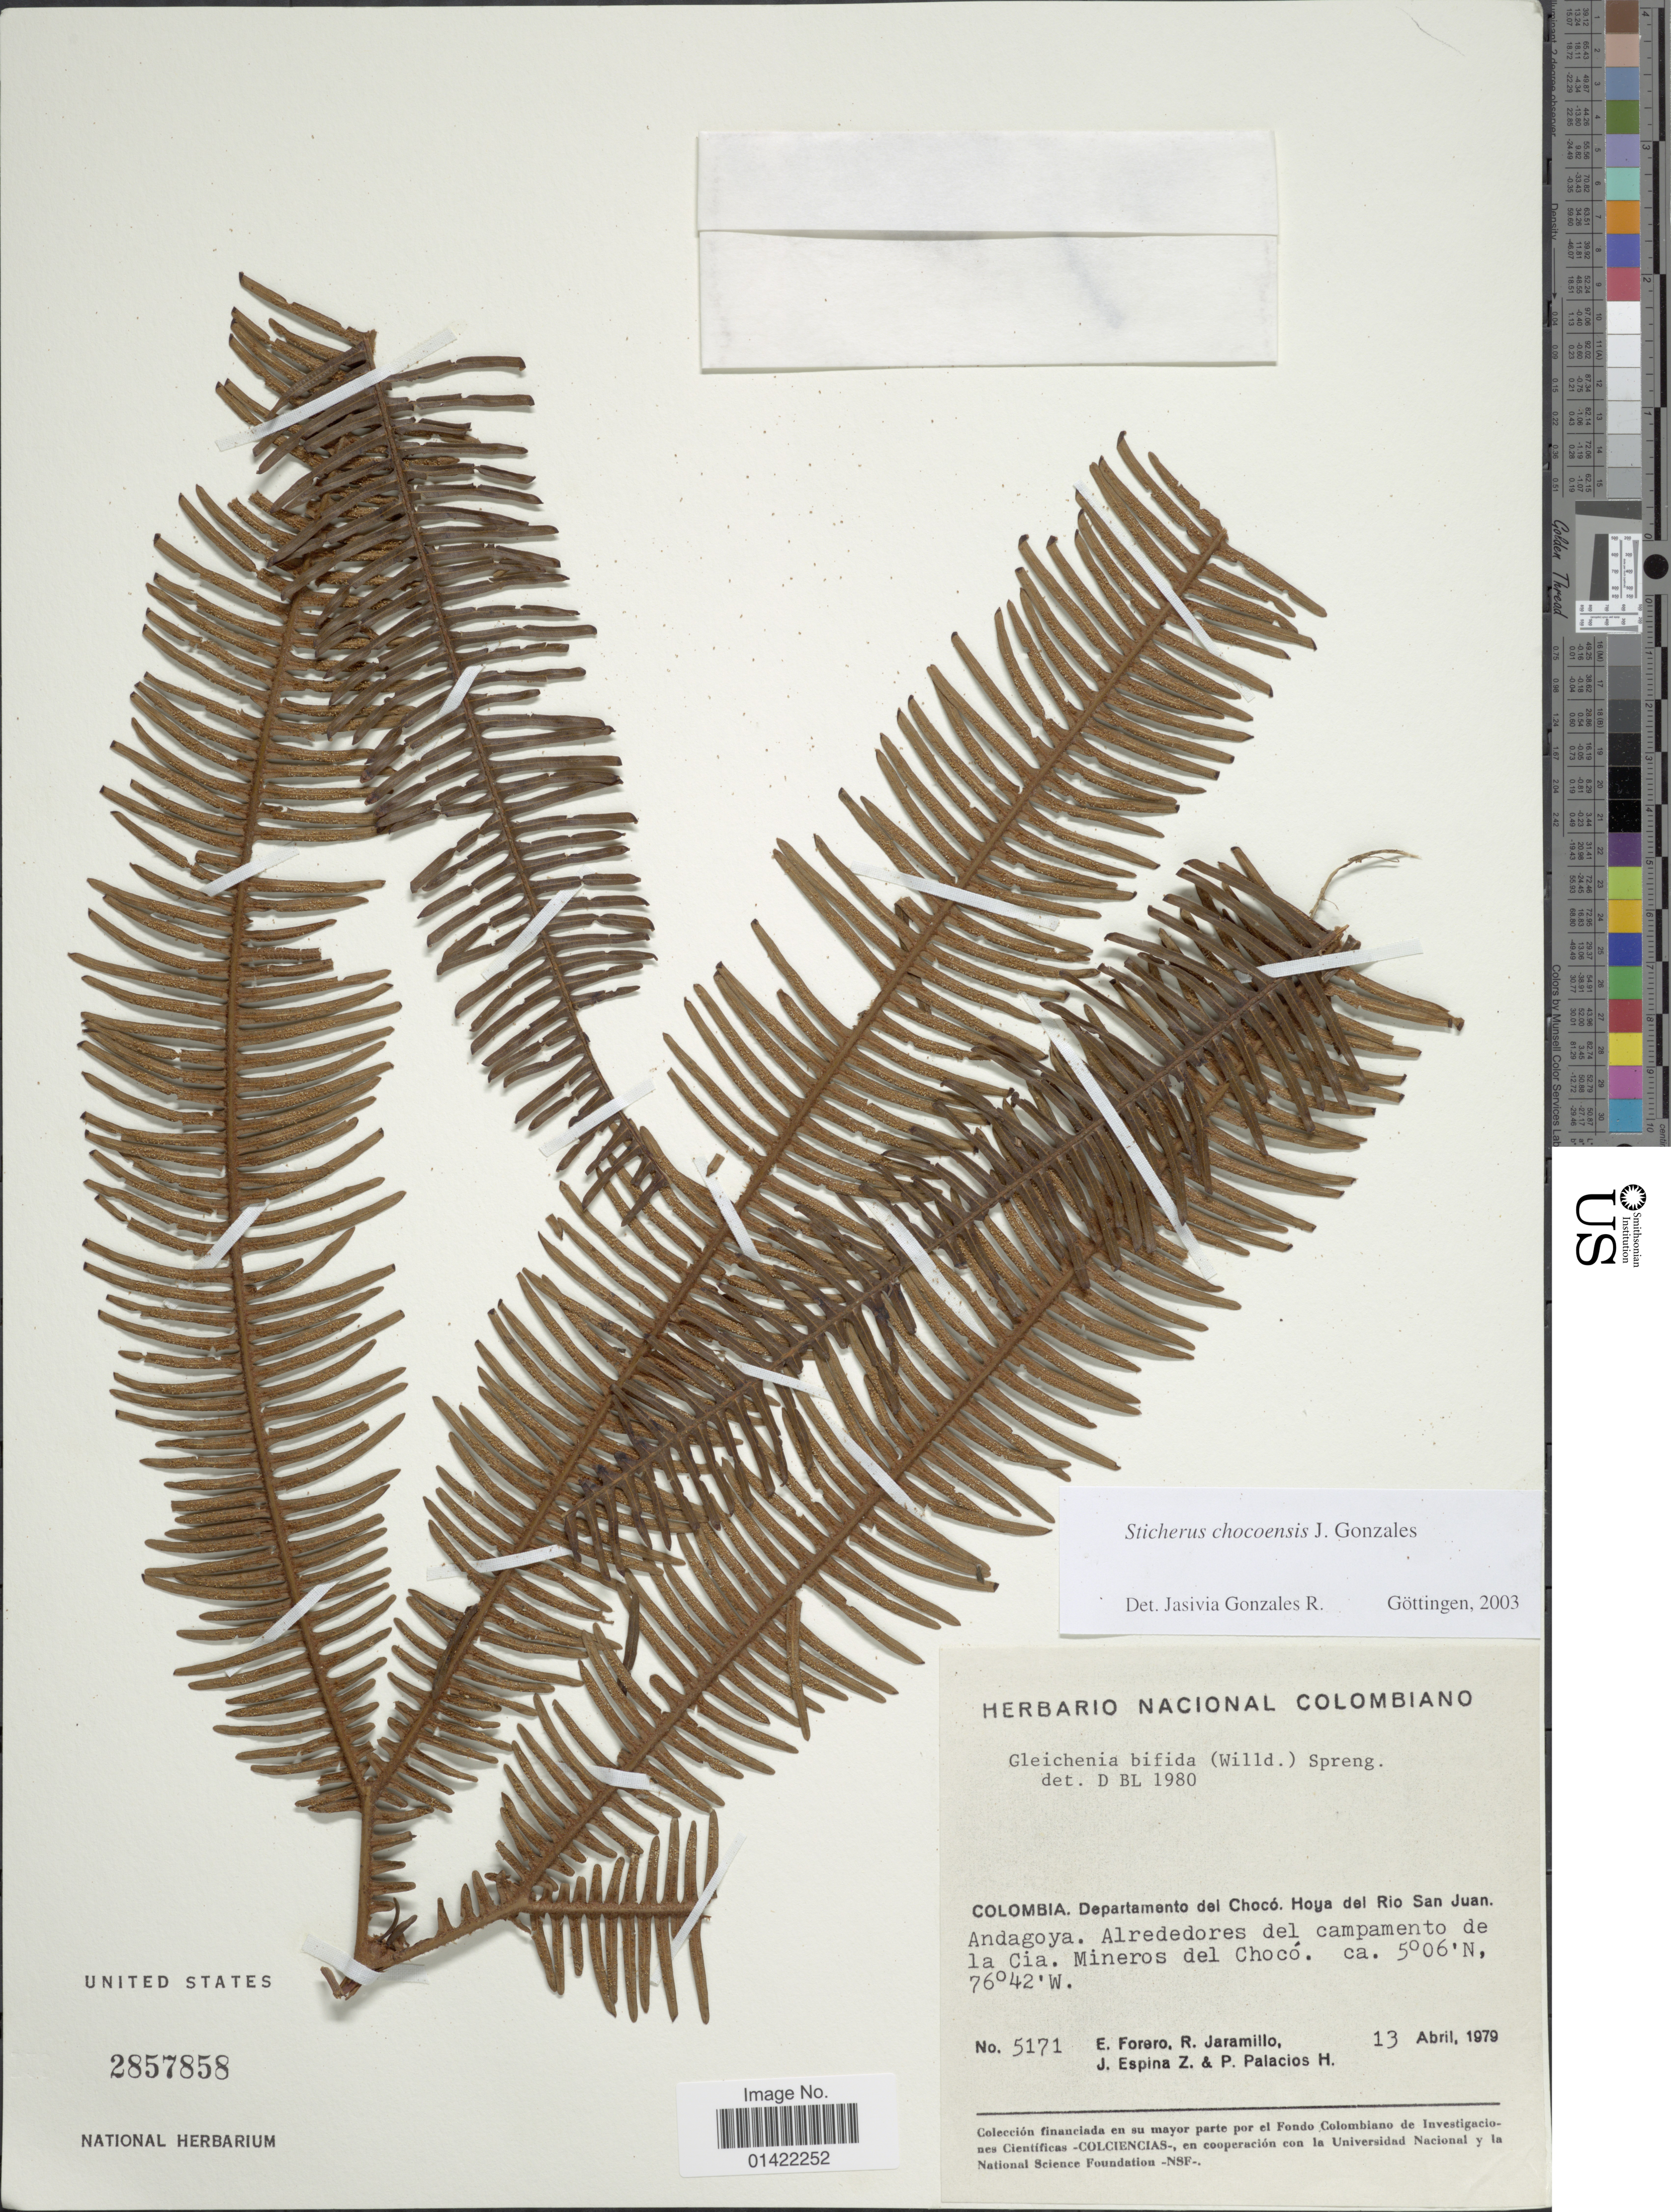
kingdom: Plantae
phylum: Tracheophyta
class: Polypodiopsida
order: Gleicheniales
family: Gleicheniaceae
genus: Sticherus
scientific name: Sticherus chocoensis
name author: J. Gonzales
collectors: E. Forero, R. Jaramillo M., J. Espina & P. Palacios H.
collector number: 5171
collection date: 1979-04-13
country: Colombia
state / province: Chocó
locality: Hoya del Rio San Juan, Andagoya, Alrededores del campamento de la Cia, Mineros del Chocó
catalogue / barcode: US 2857858